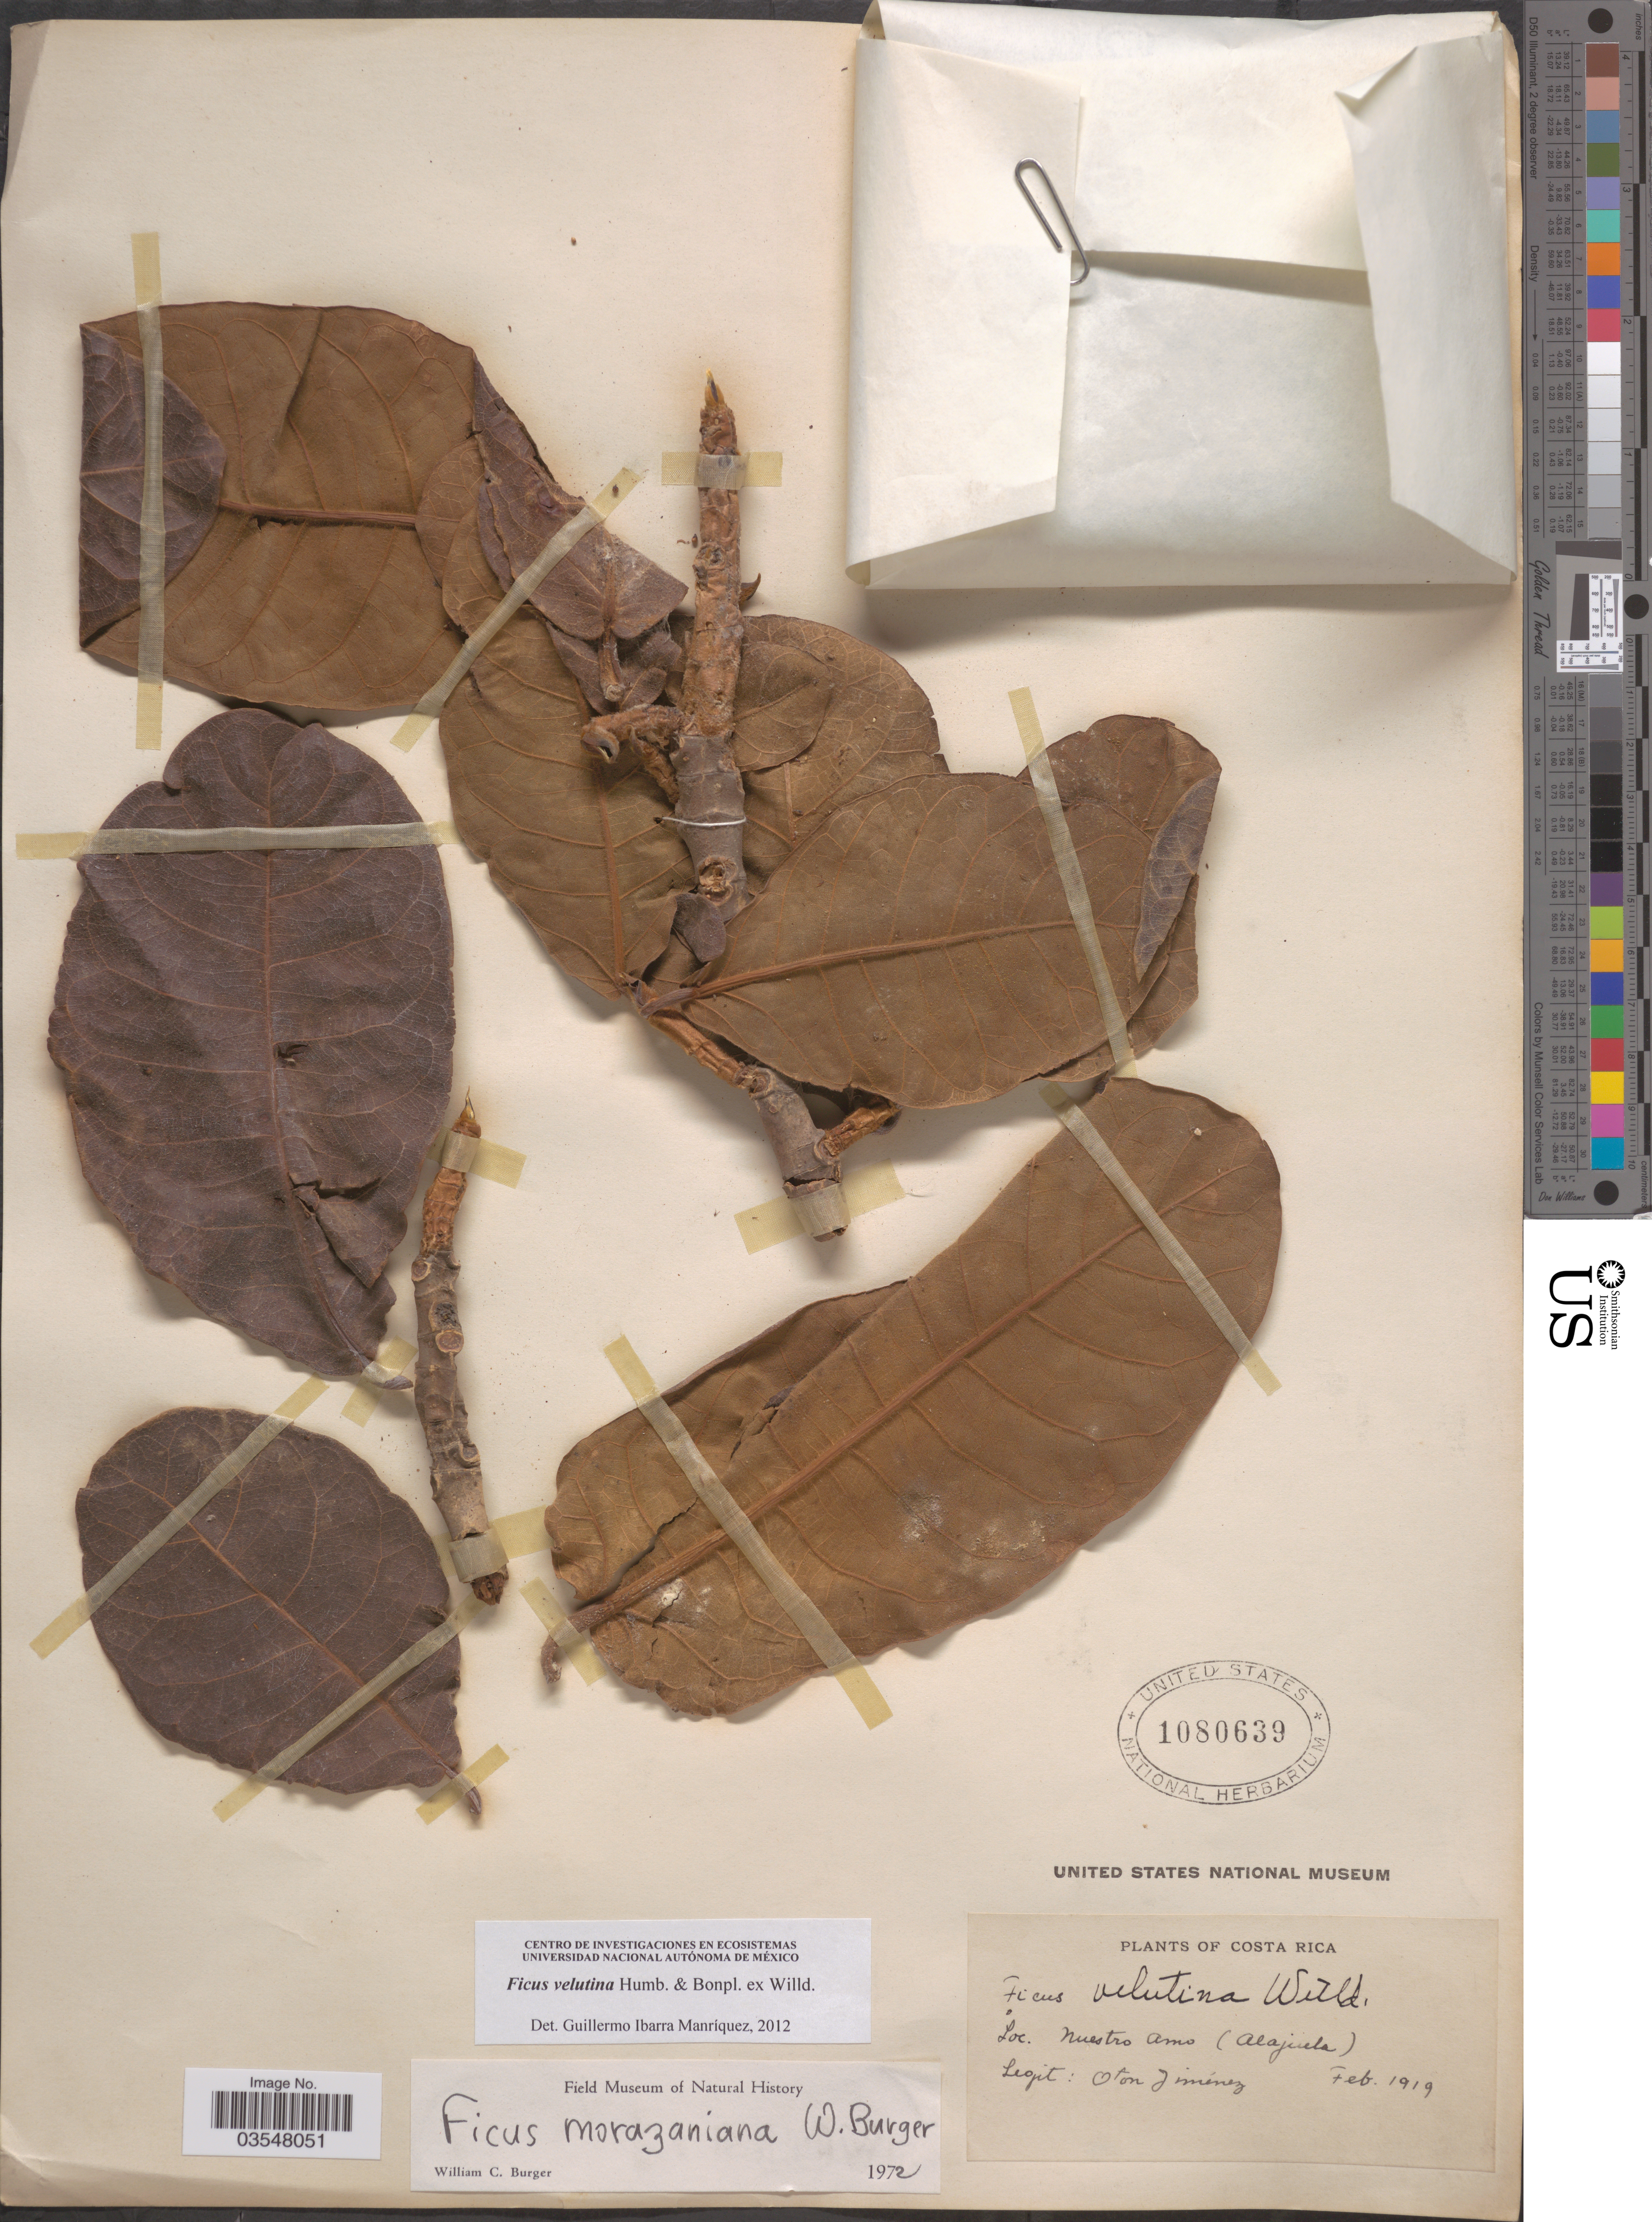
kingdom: Plantae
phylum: Tracheophyta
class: Magnoliopsida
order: Rosales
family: Moraceae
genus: Ficus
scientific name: Ficus velutina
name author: Humb. & Bonpl. ex Willd.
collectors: O. Jimenez L.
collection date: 1919-02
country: Costa Rica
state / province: Alajuela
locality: Nuestro Amo.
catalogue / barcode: US 1080639